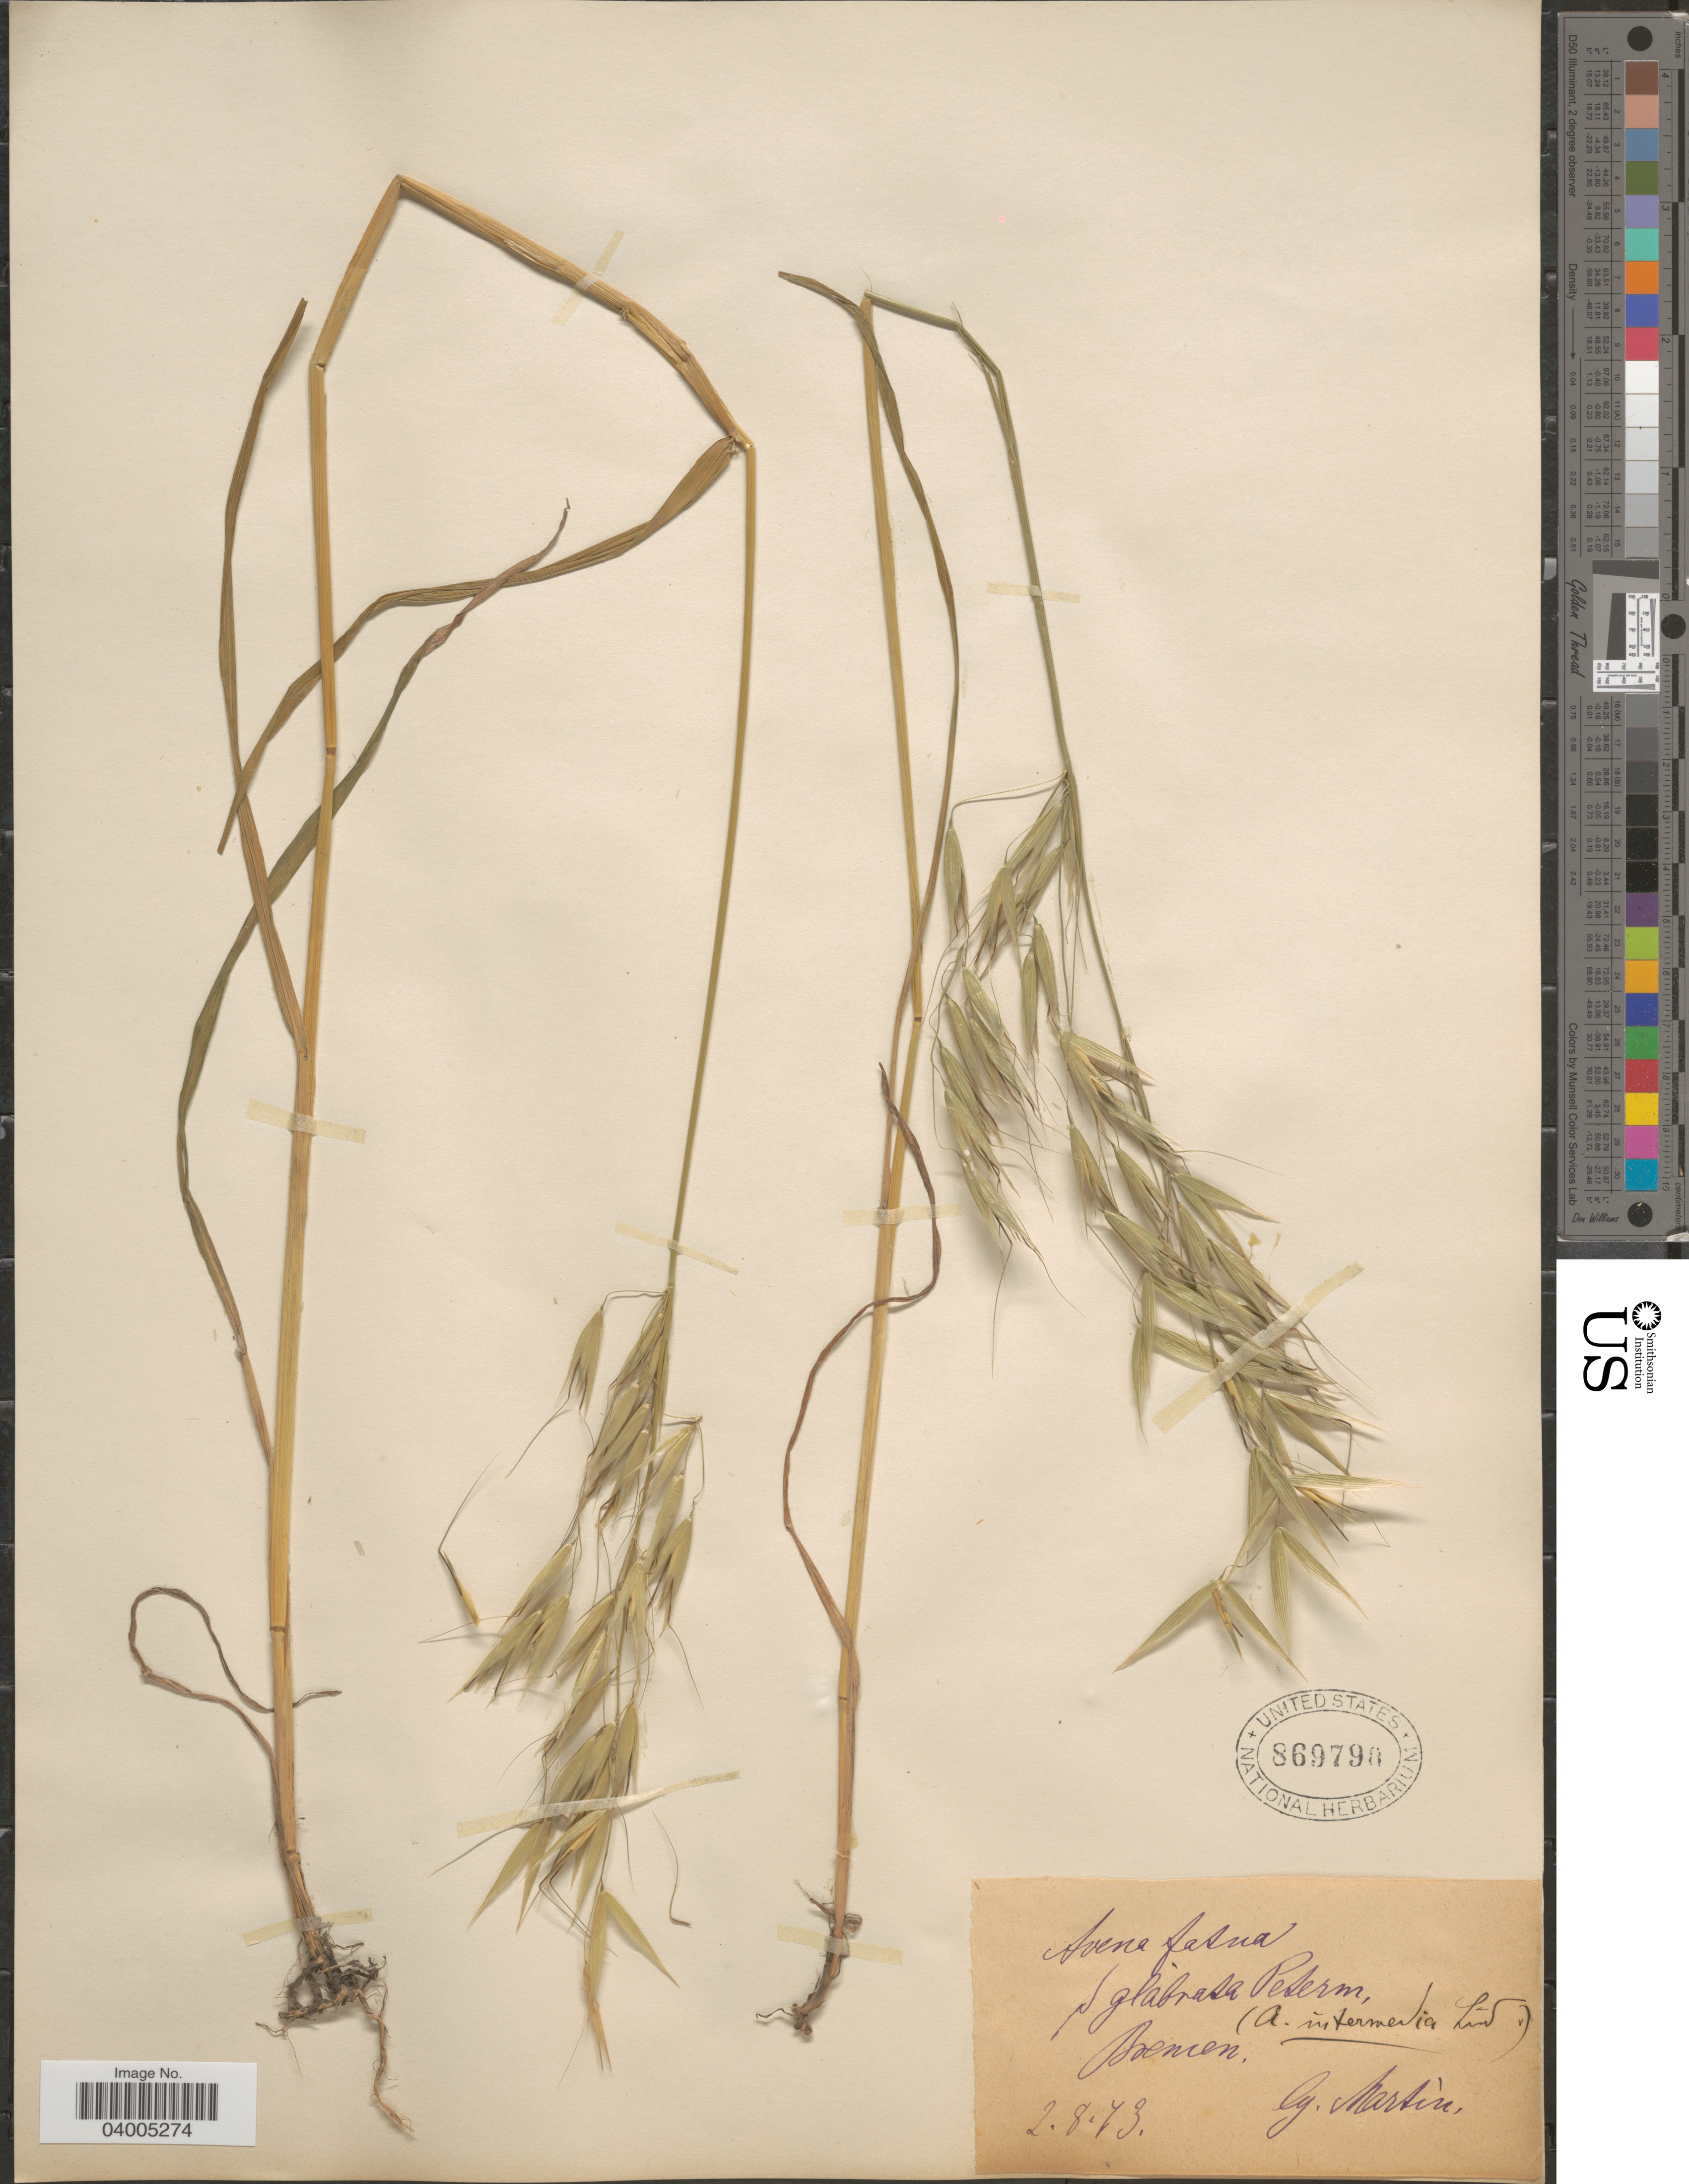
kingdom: Plantae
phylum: Tracheophyta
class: Liliopsida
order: Poales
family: Poaceae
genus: Avena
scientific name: Avena fatua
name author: L.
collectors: Martin, --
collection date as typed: Transcribed d/m/y: 2/8/73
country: Germany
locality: Bremen.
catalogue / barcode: US 869790